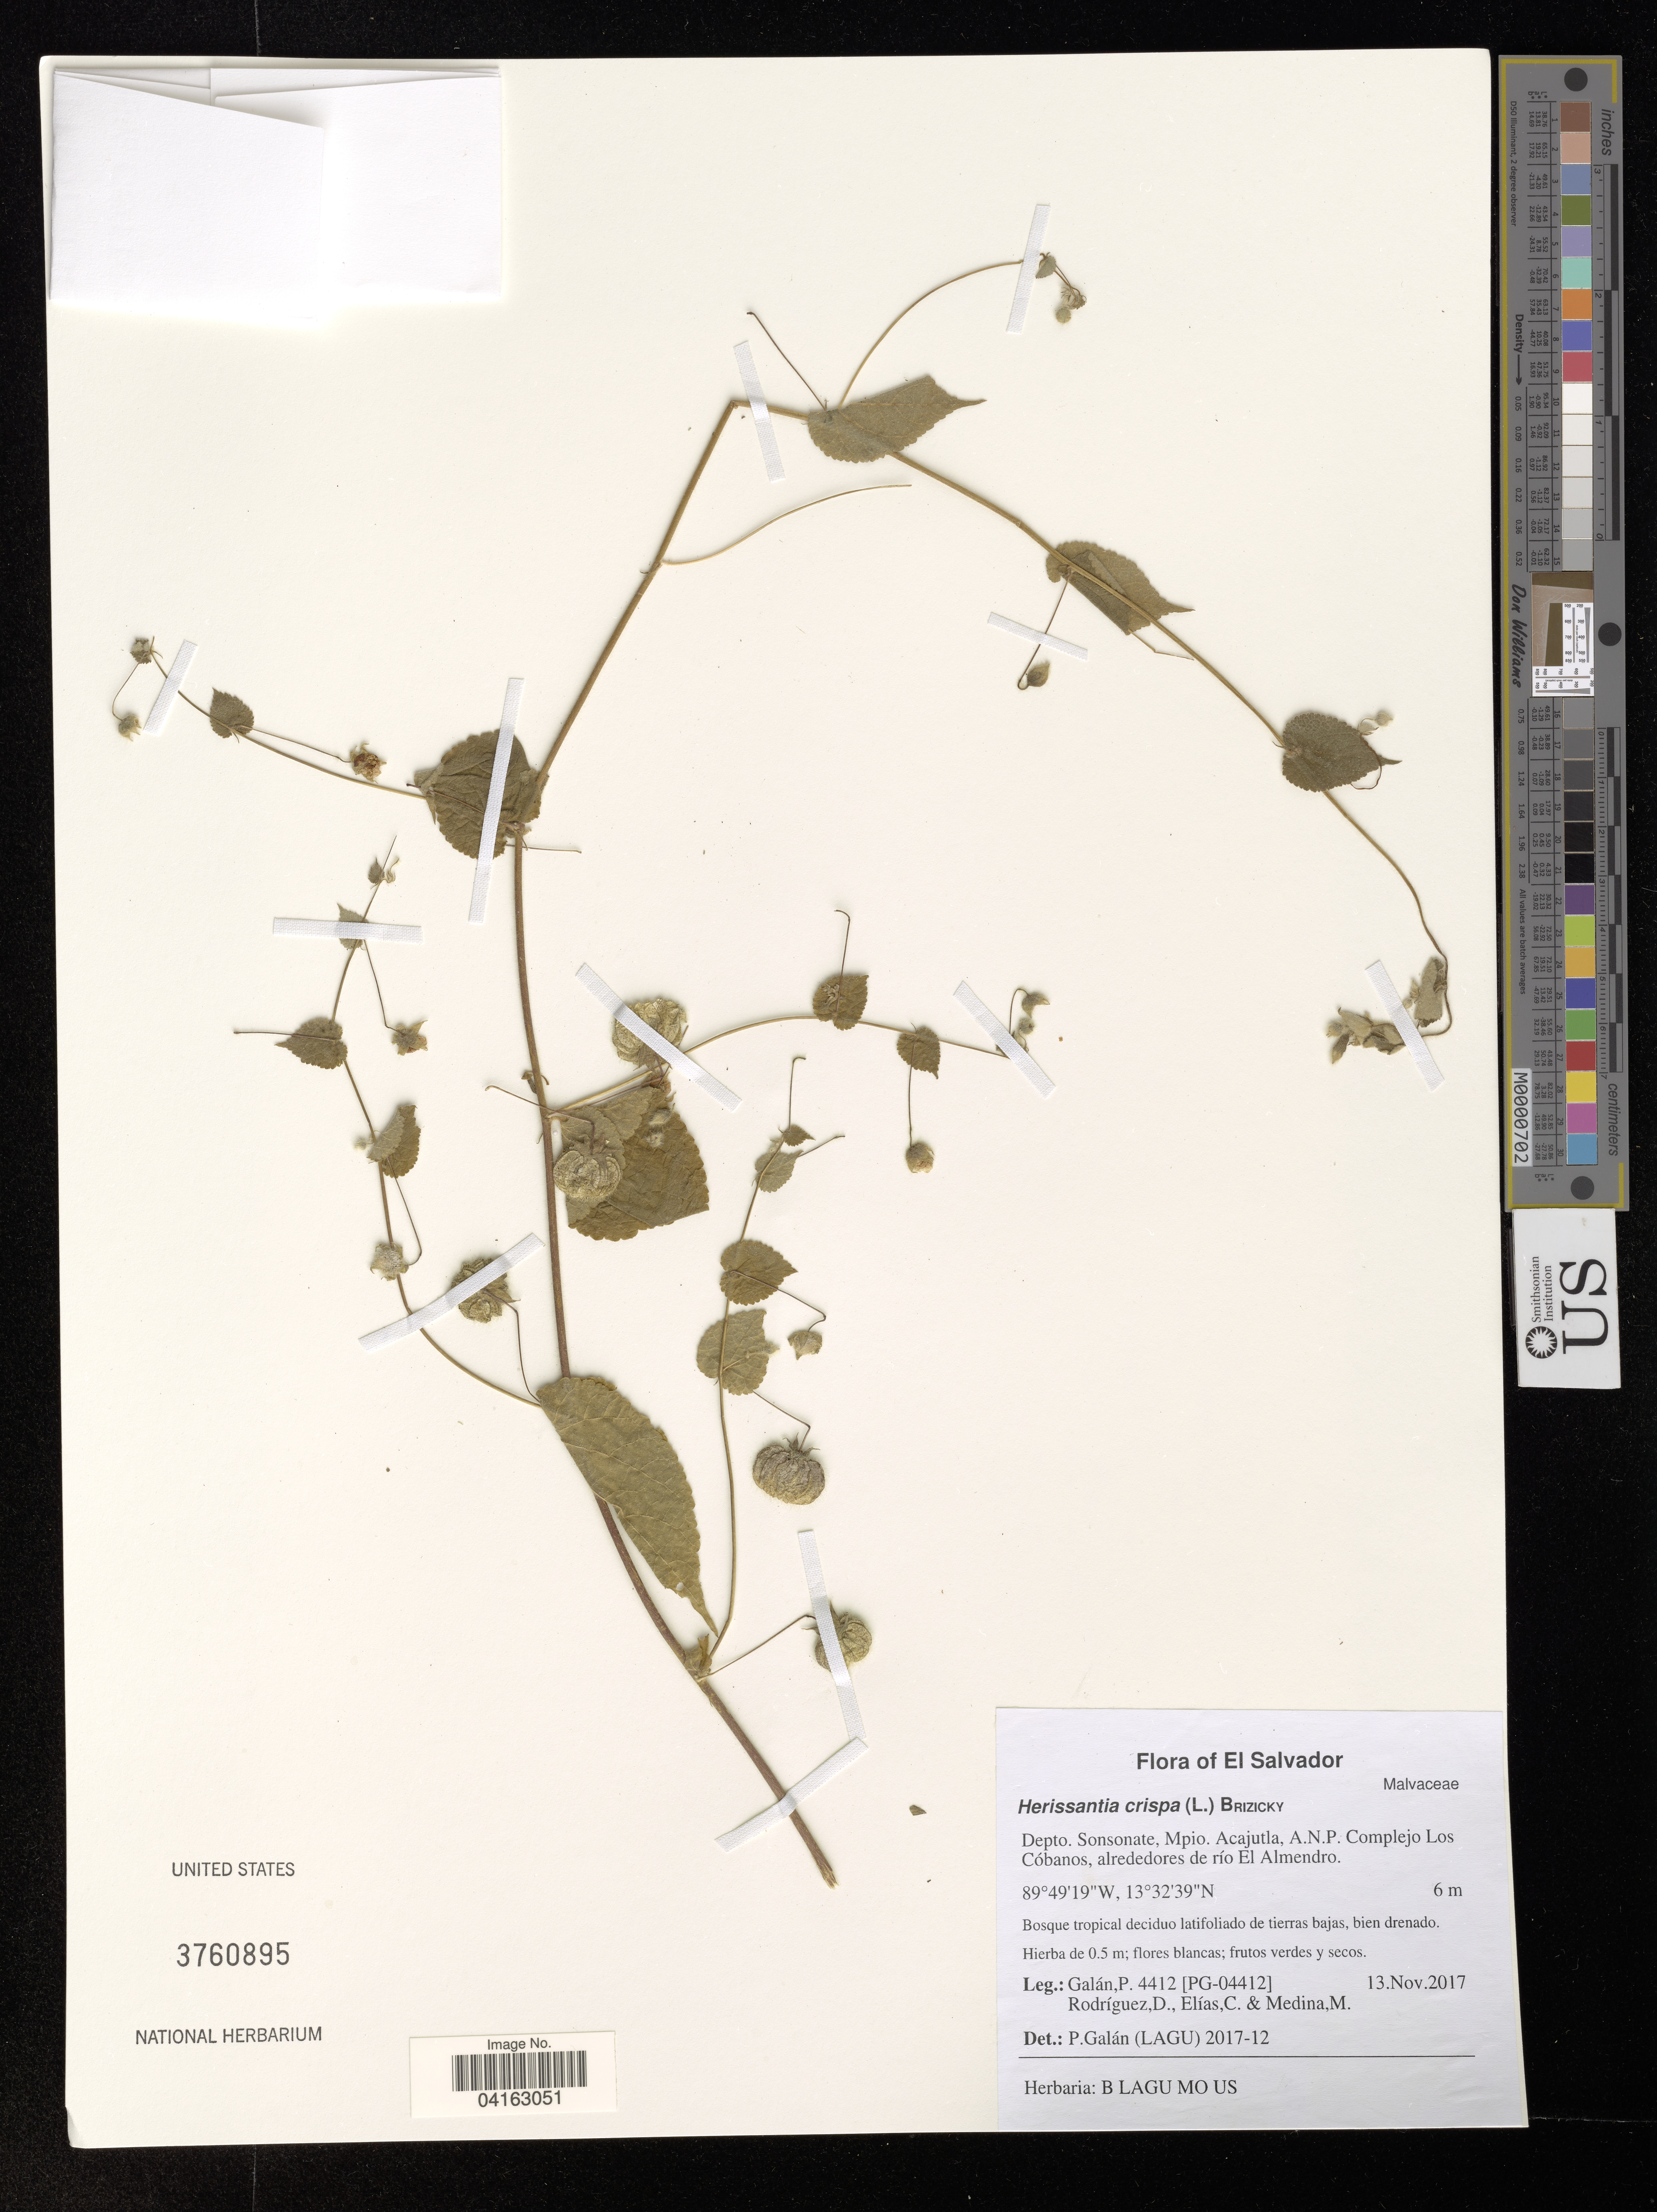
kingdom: Plantae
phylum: Tracheophyta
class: Magnoliopsida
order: Malvales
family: Malvaceae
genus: Herissantia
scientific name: Herissantia crispa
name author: (L.) Brizicky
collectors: P. Galan, D. Rodriguez, C. Elías & M. Medina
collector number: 4412/[PG-04412]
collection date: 2017-11-13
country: El Salvador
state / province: Sonsonate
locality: Depto. Sonsonate, Mpio. Acajutla, A.N.P. Complejo Los Cóbanos, alrededores de río El Almendro.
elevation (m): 6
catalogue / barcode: US 3760895